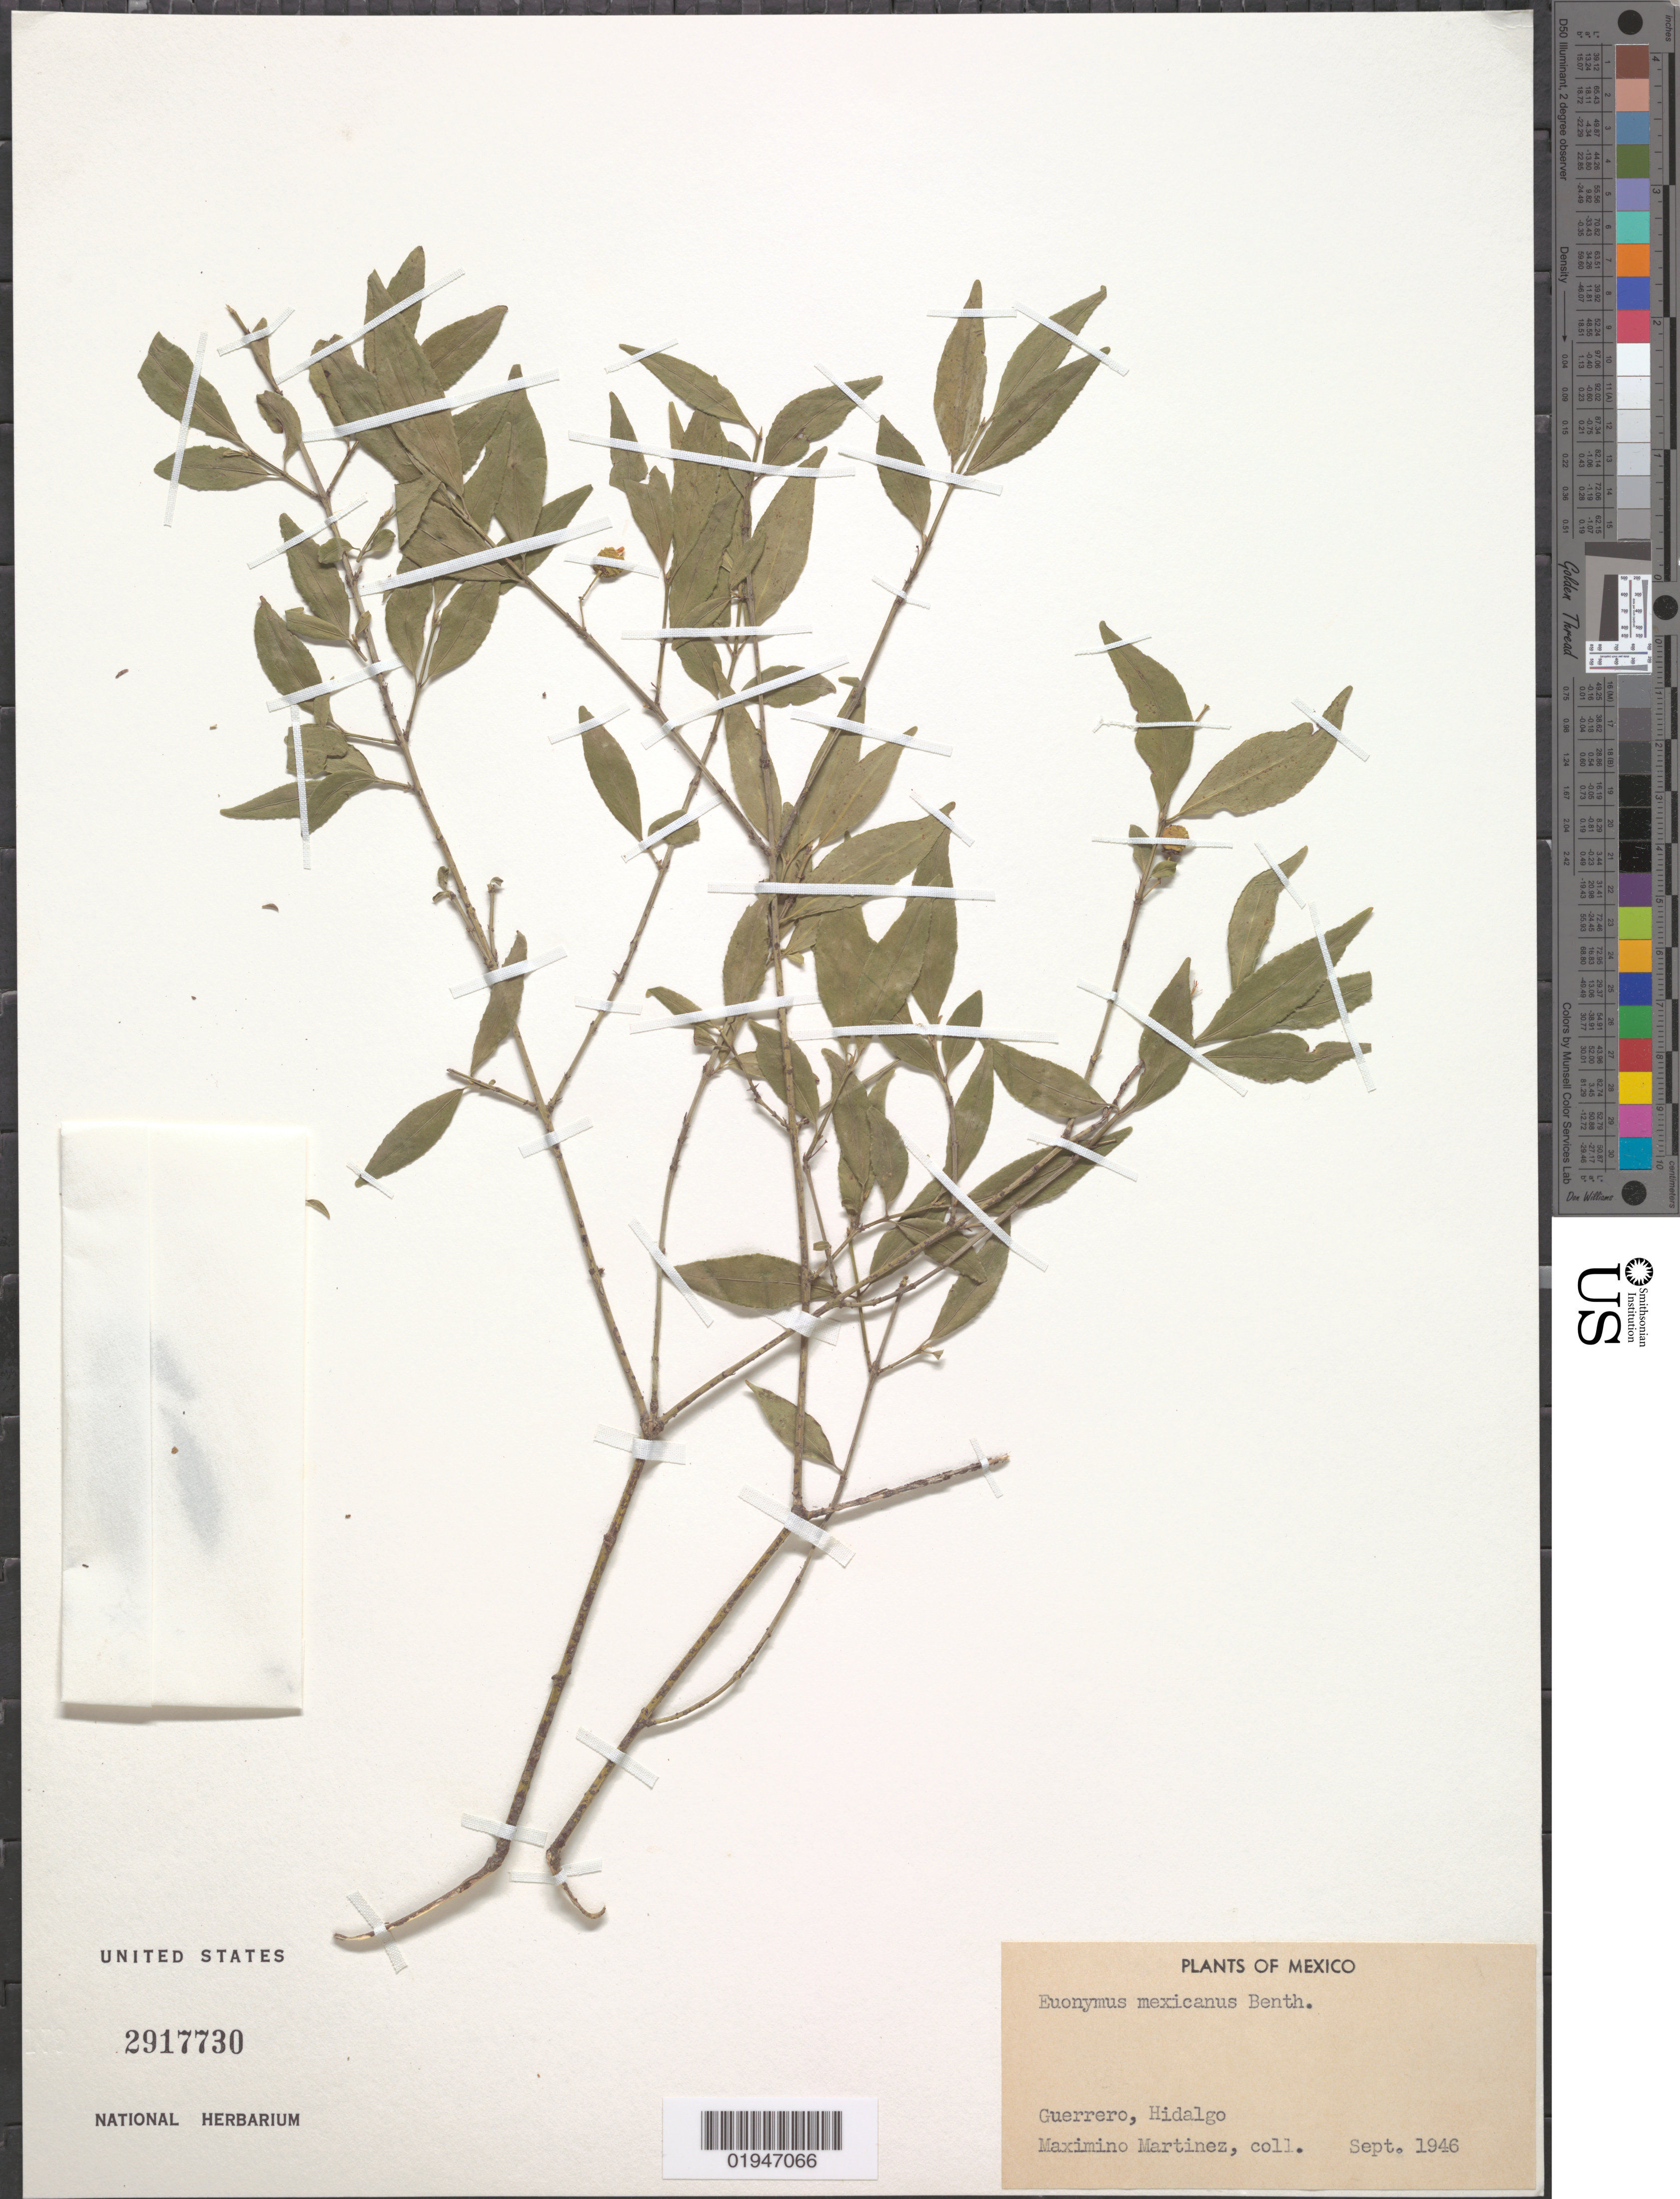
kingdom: Plantae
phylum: Tracheophyta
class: Magnoliopsida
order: Celastrales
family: Celastraceae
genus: Euonymus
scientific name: Euonymus mexicanus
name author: Benth.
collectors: M. Martinez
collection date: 1946-09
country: Mexico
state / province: Hidalgo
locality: Guerrero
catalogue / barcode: US 2917730